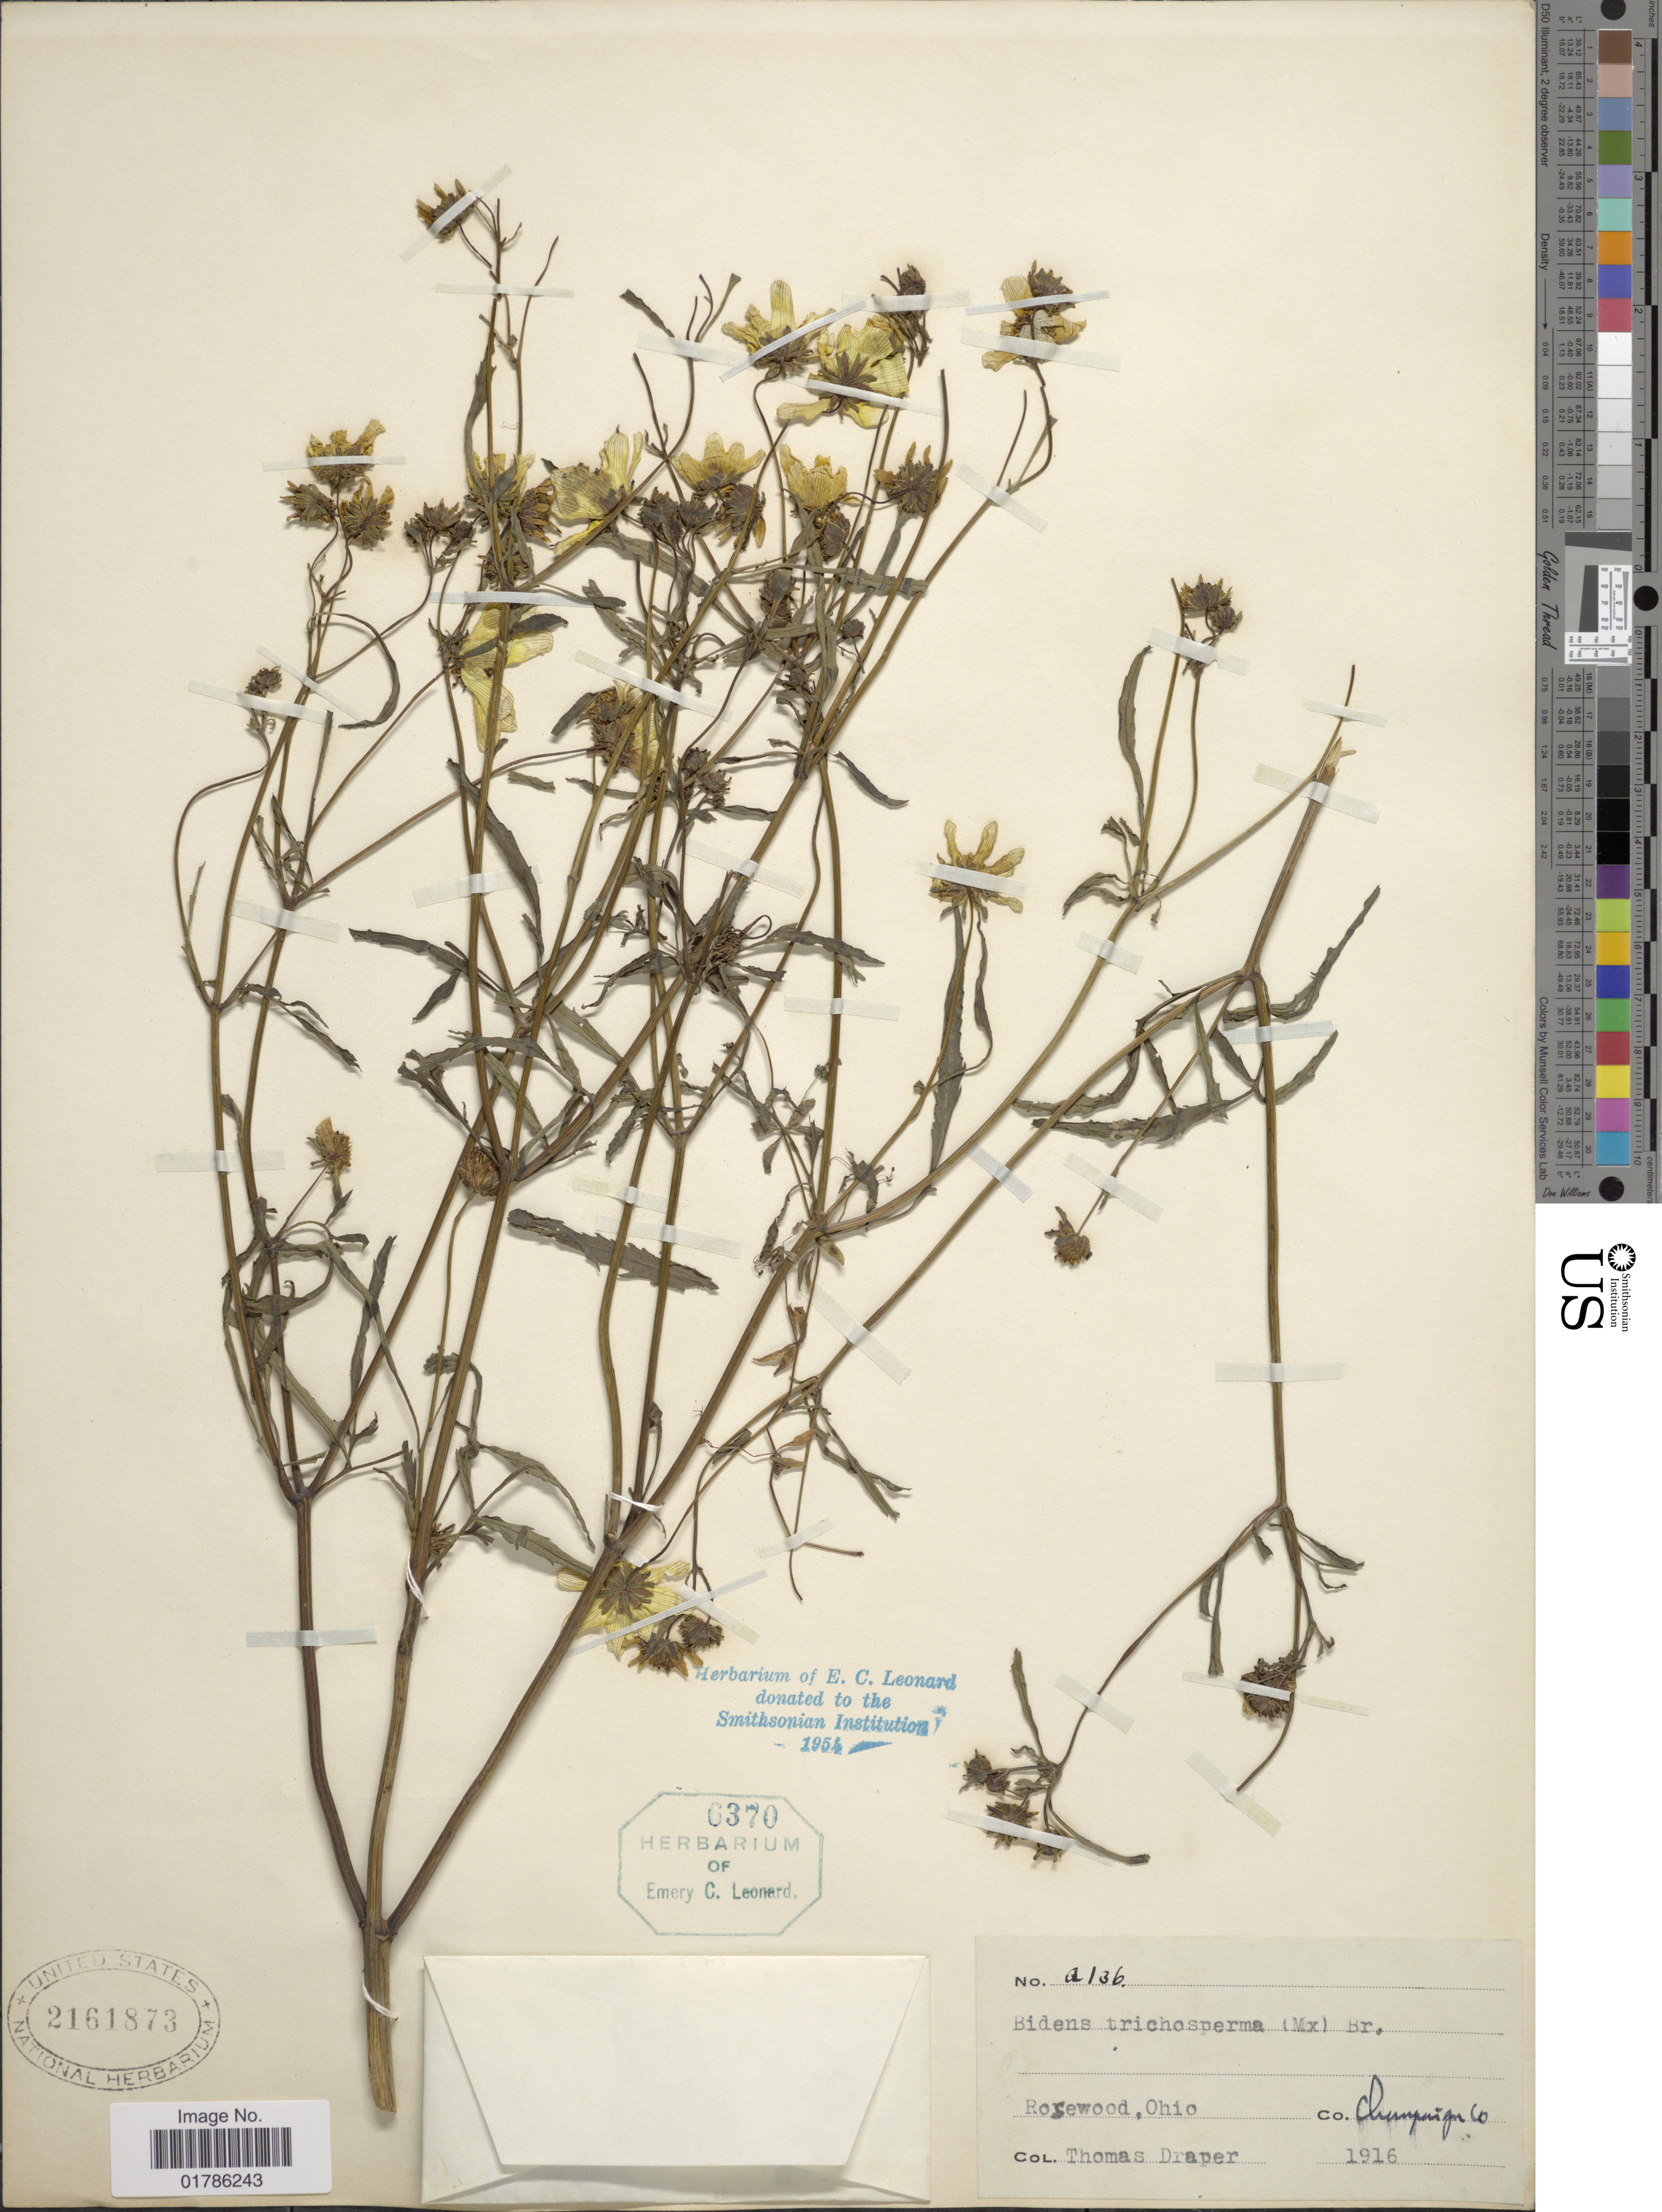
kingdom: Plantae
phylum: Tracheophyta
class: Magnoliopsida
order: Asterales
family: Asteraceae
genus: Bidens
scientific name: Bidens coronata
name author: (L.) Britton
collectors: T. Draper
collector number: a136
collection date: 1916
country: United States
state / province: Ohio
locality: Rosewood, Ohio Co. Champaign Co.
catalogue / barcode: US 2161873